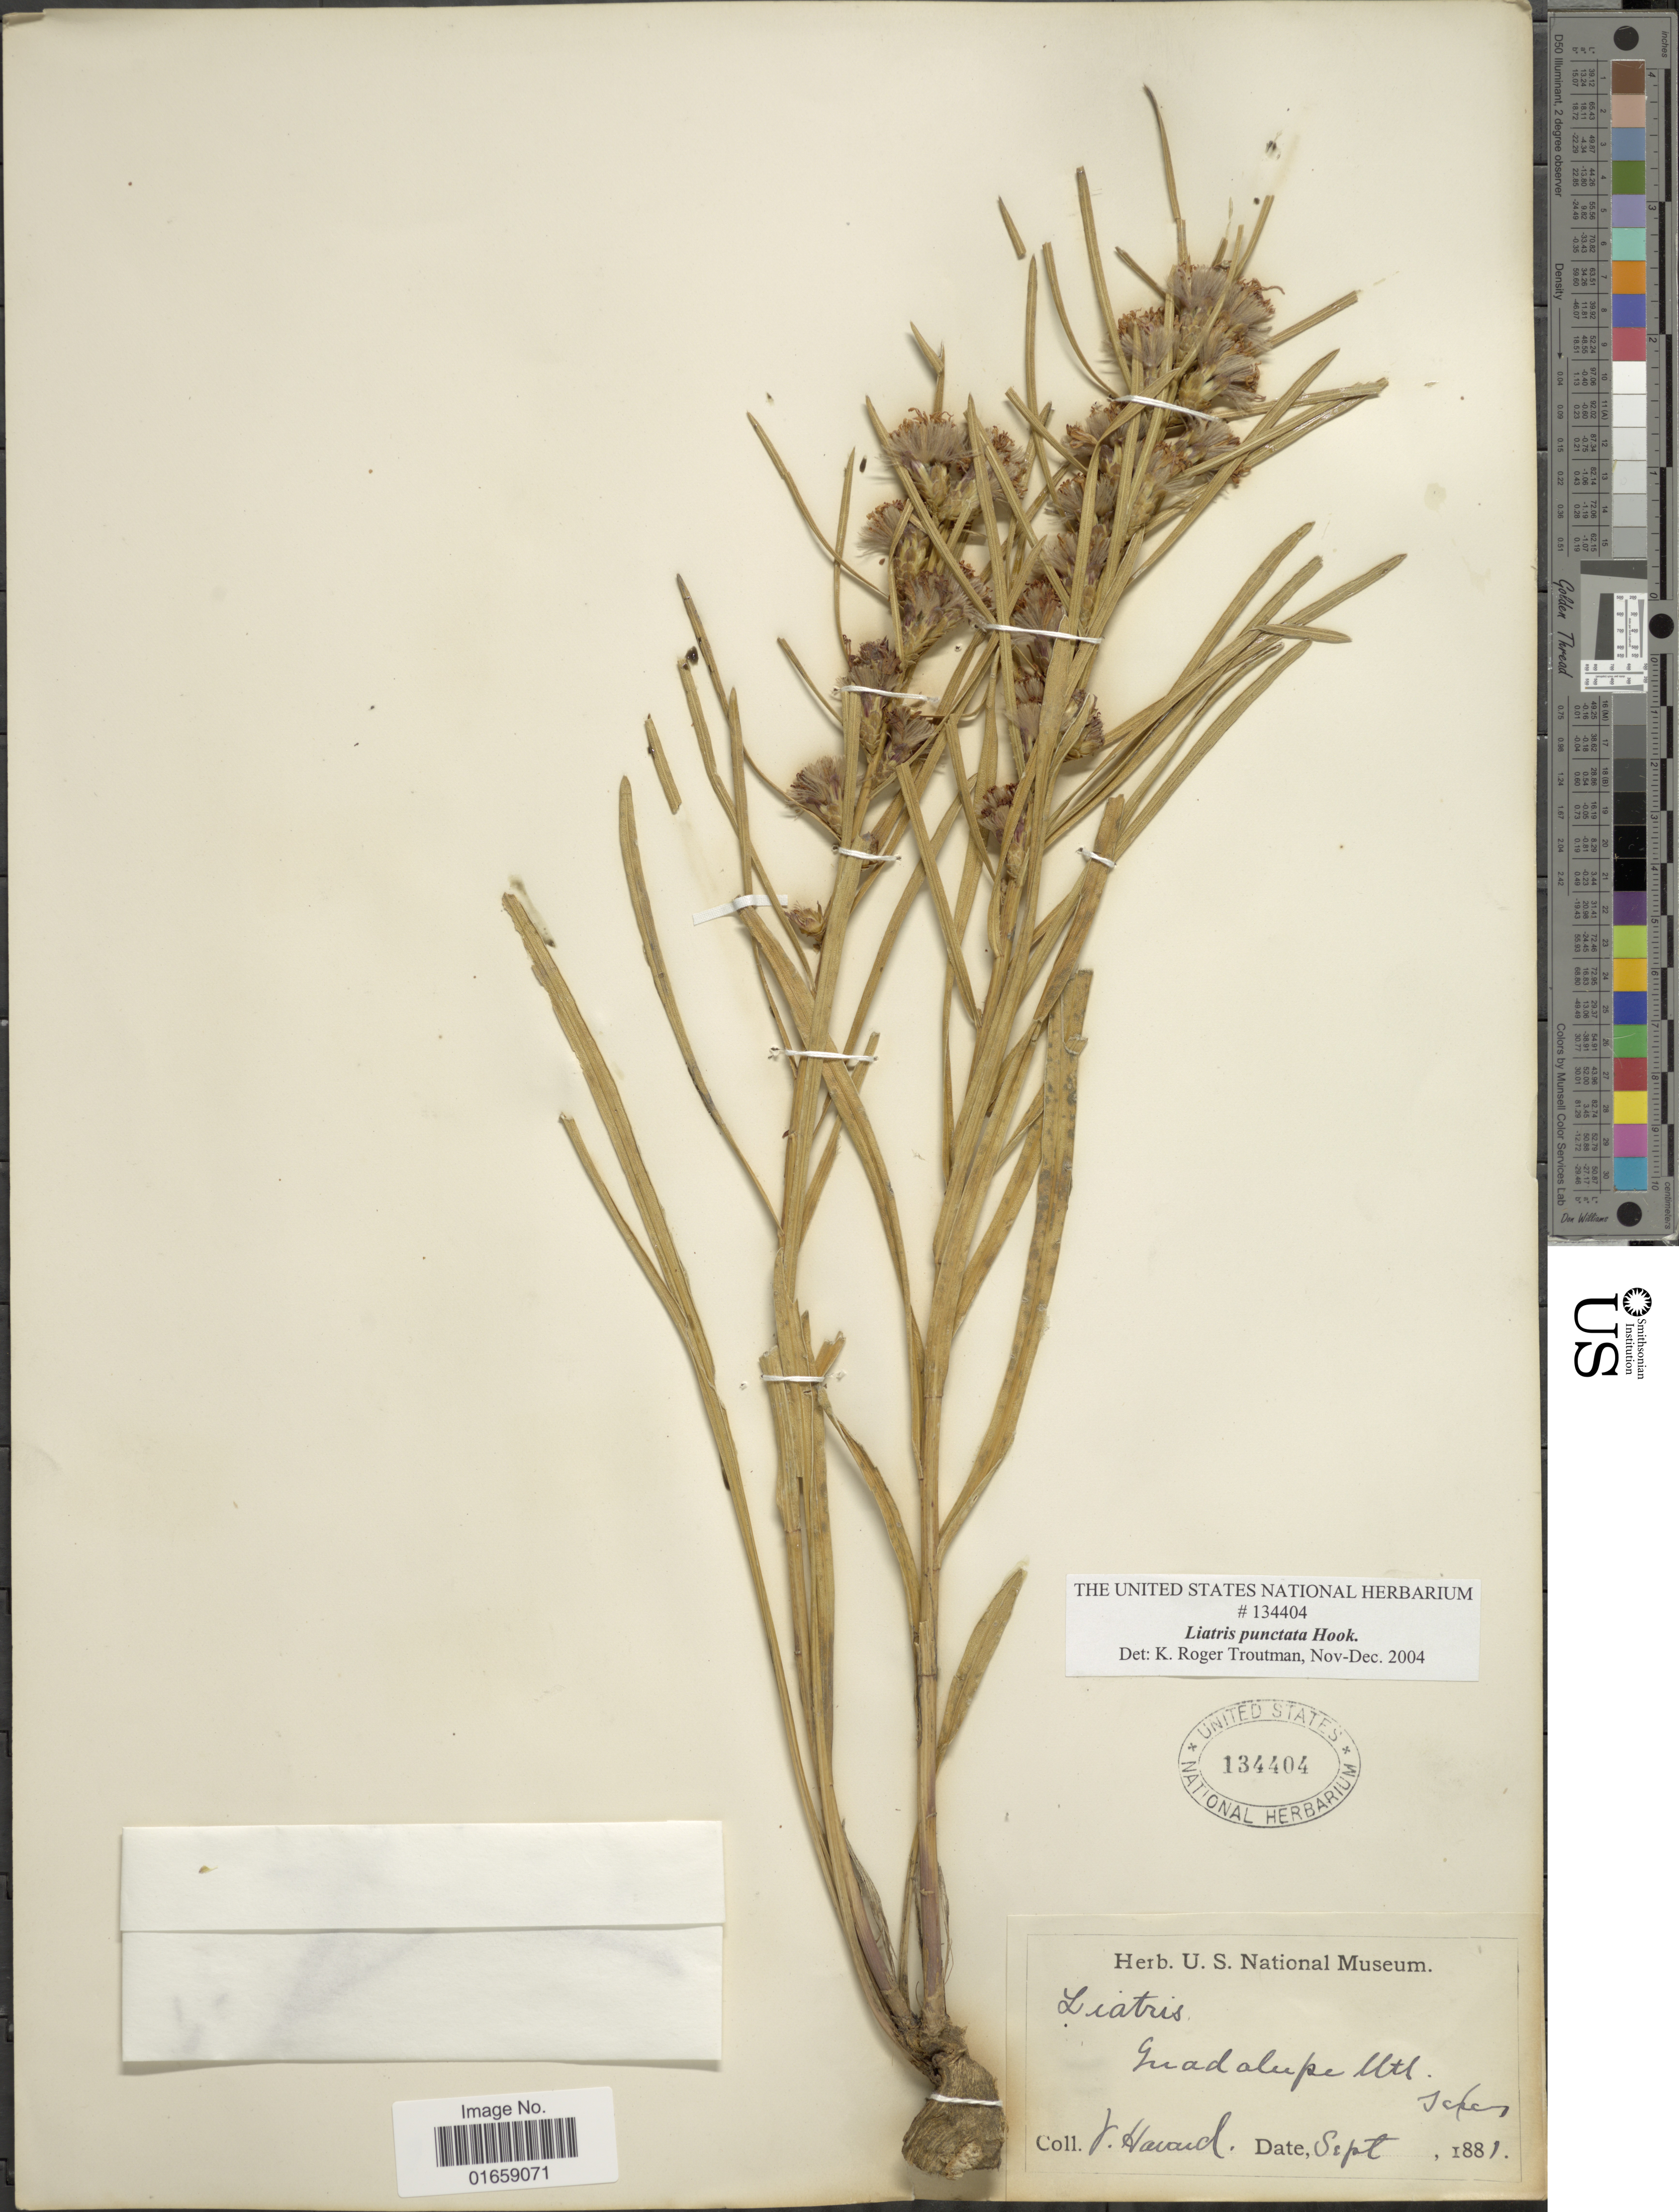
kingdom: Plantae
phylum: Tracheophyta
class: Magnoliopsida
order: Asterales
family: Asteraceae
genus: Liatris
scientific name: Liatris punctata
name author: Hook.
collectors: V. Harvard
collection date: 1881-09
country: United States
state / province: Texas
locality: Guadalupe Mts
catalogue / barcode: US 134404